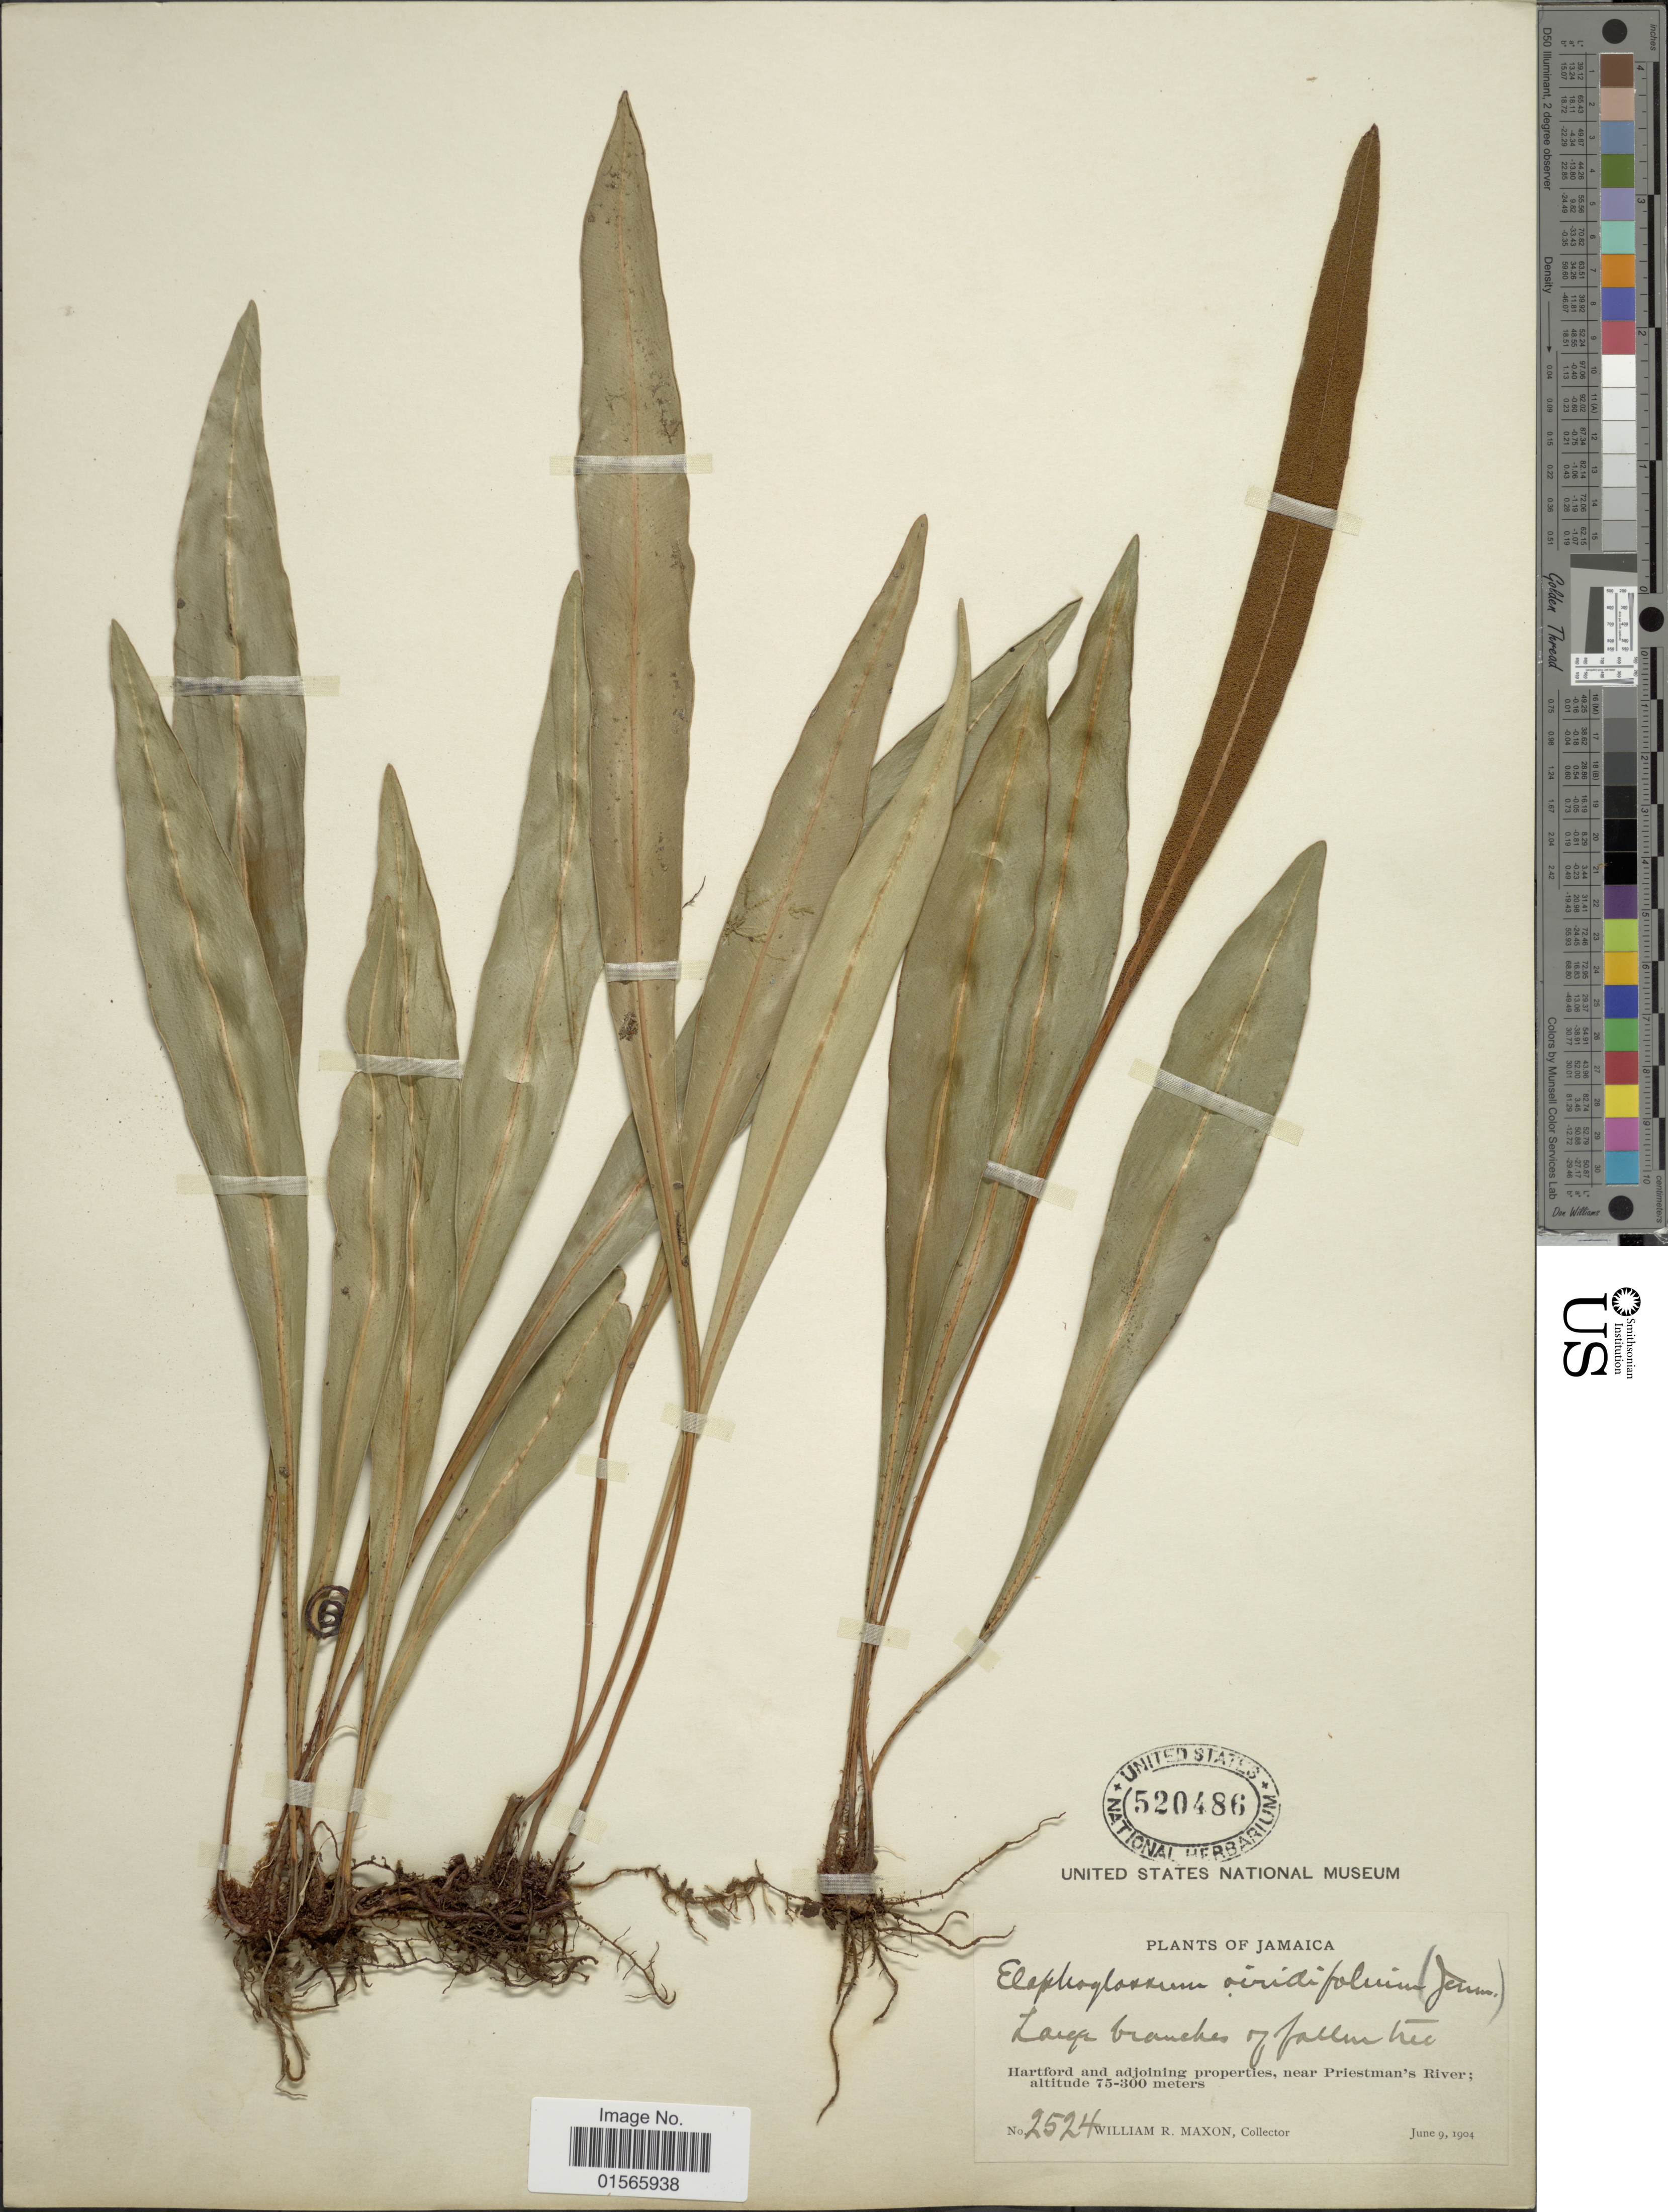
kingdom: Plantae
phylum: Tracheophyta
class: Polypodiopsida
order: Polypodiales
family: Dryopteridaceae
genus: Elaphoglossum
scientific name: Elaphoglossum simplex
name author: (Sw.) Schott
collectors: W. R. Maxon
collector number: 2524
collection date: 1904-06-09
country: Jamaica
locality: Larger branches of fallen tree, Hartford and adjoining properties, near Priestman's River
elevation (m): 75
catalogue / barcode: US 520486